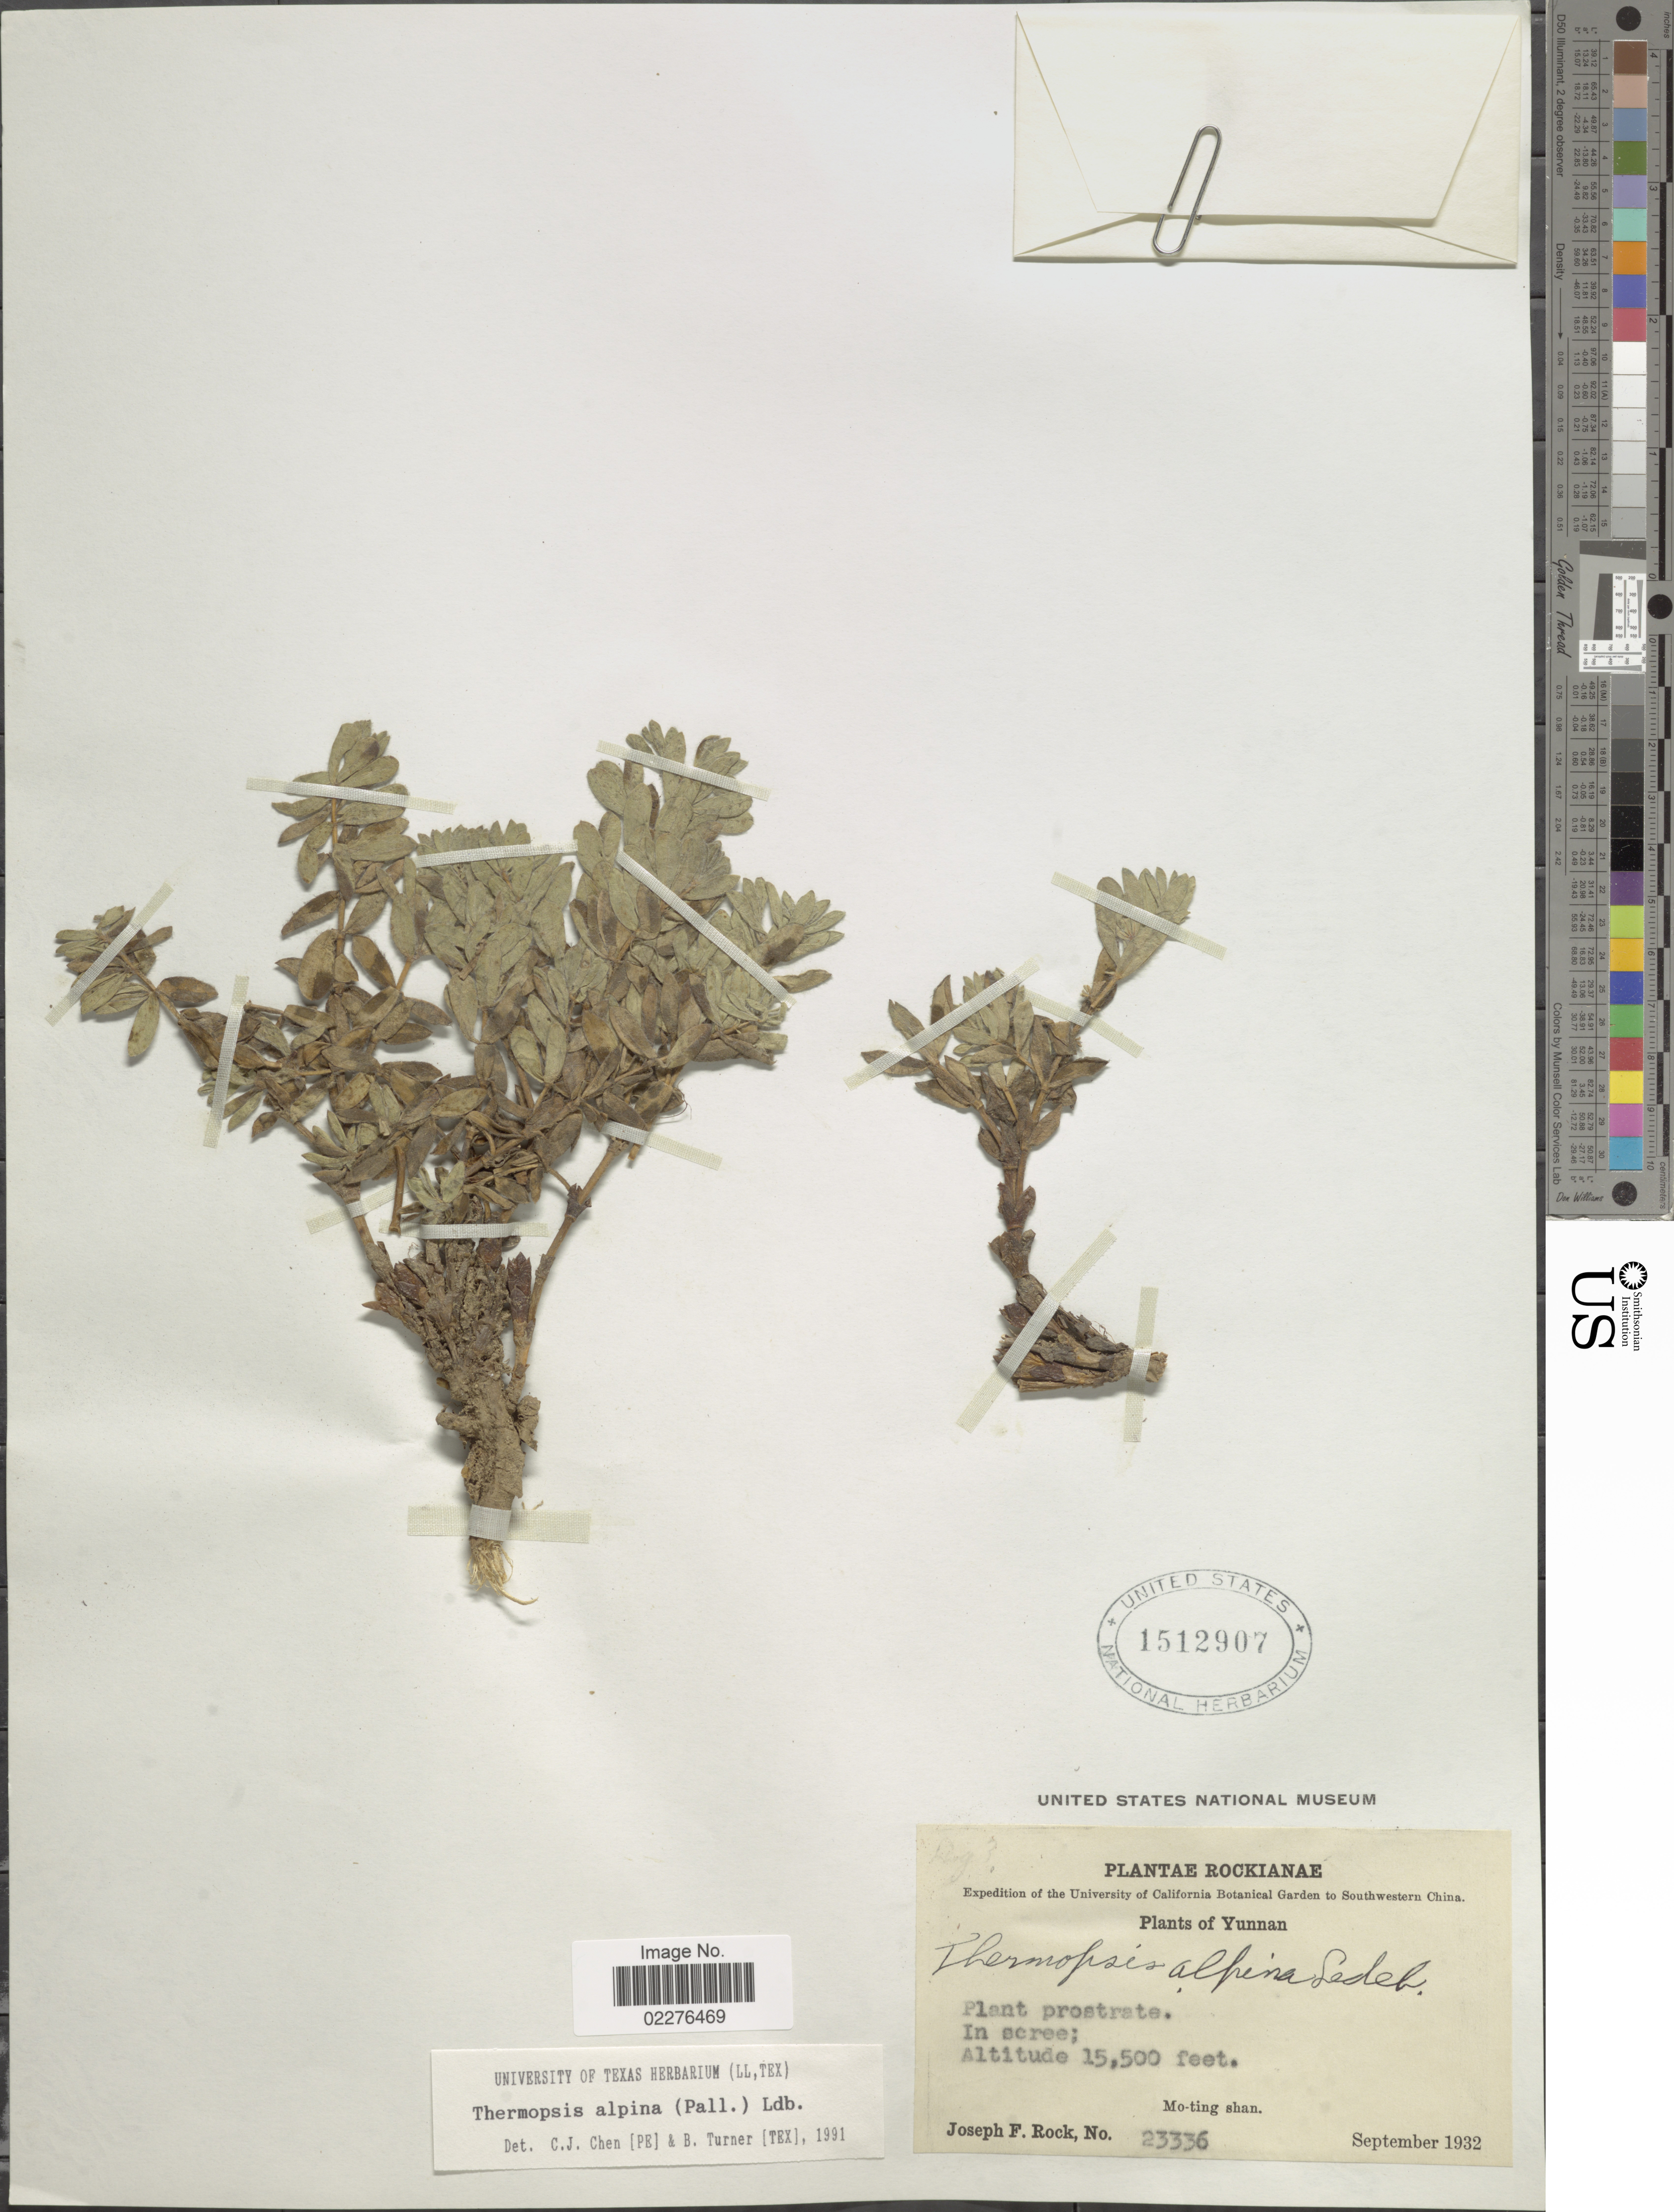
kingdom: Plantae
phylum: Tracheophyta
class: Magnoliopsida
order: Fabales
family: Fabaceae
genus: Thermopsis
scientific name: Thermopsis alpina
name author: (Pall.) Ledeb.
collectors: J. F. Rock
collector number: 23336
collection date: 1932-09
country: China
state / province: Yunnan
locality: Rockianae, Mo-ting shan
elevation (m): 4724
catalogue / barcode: US 1512907